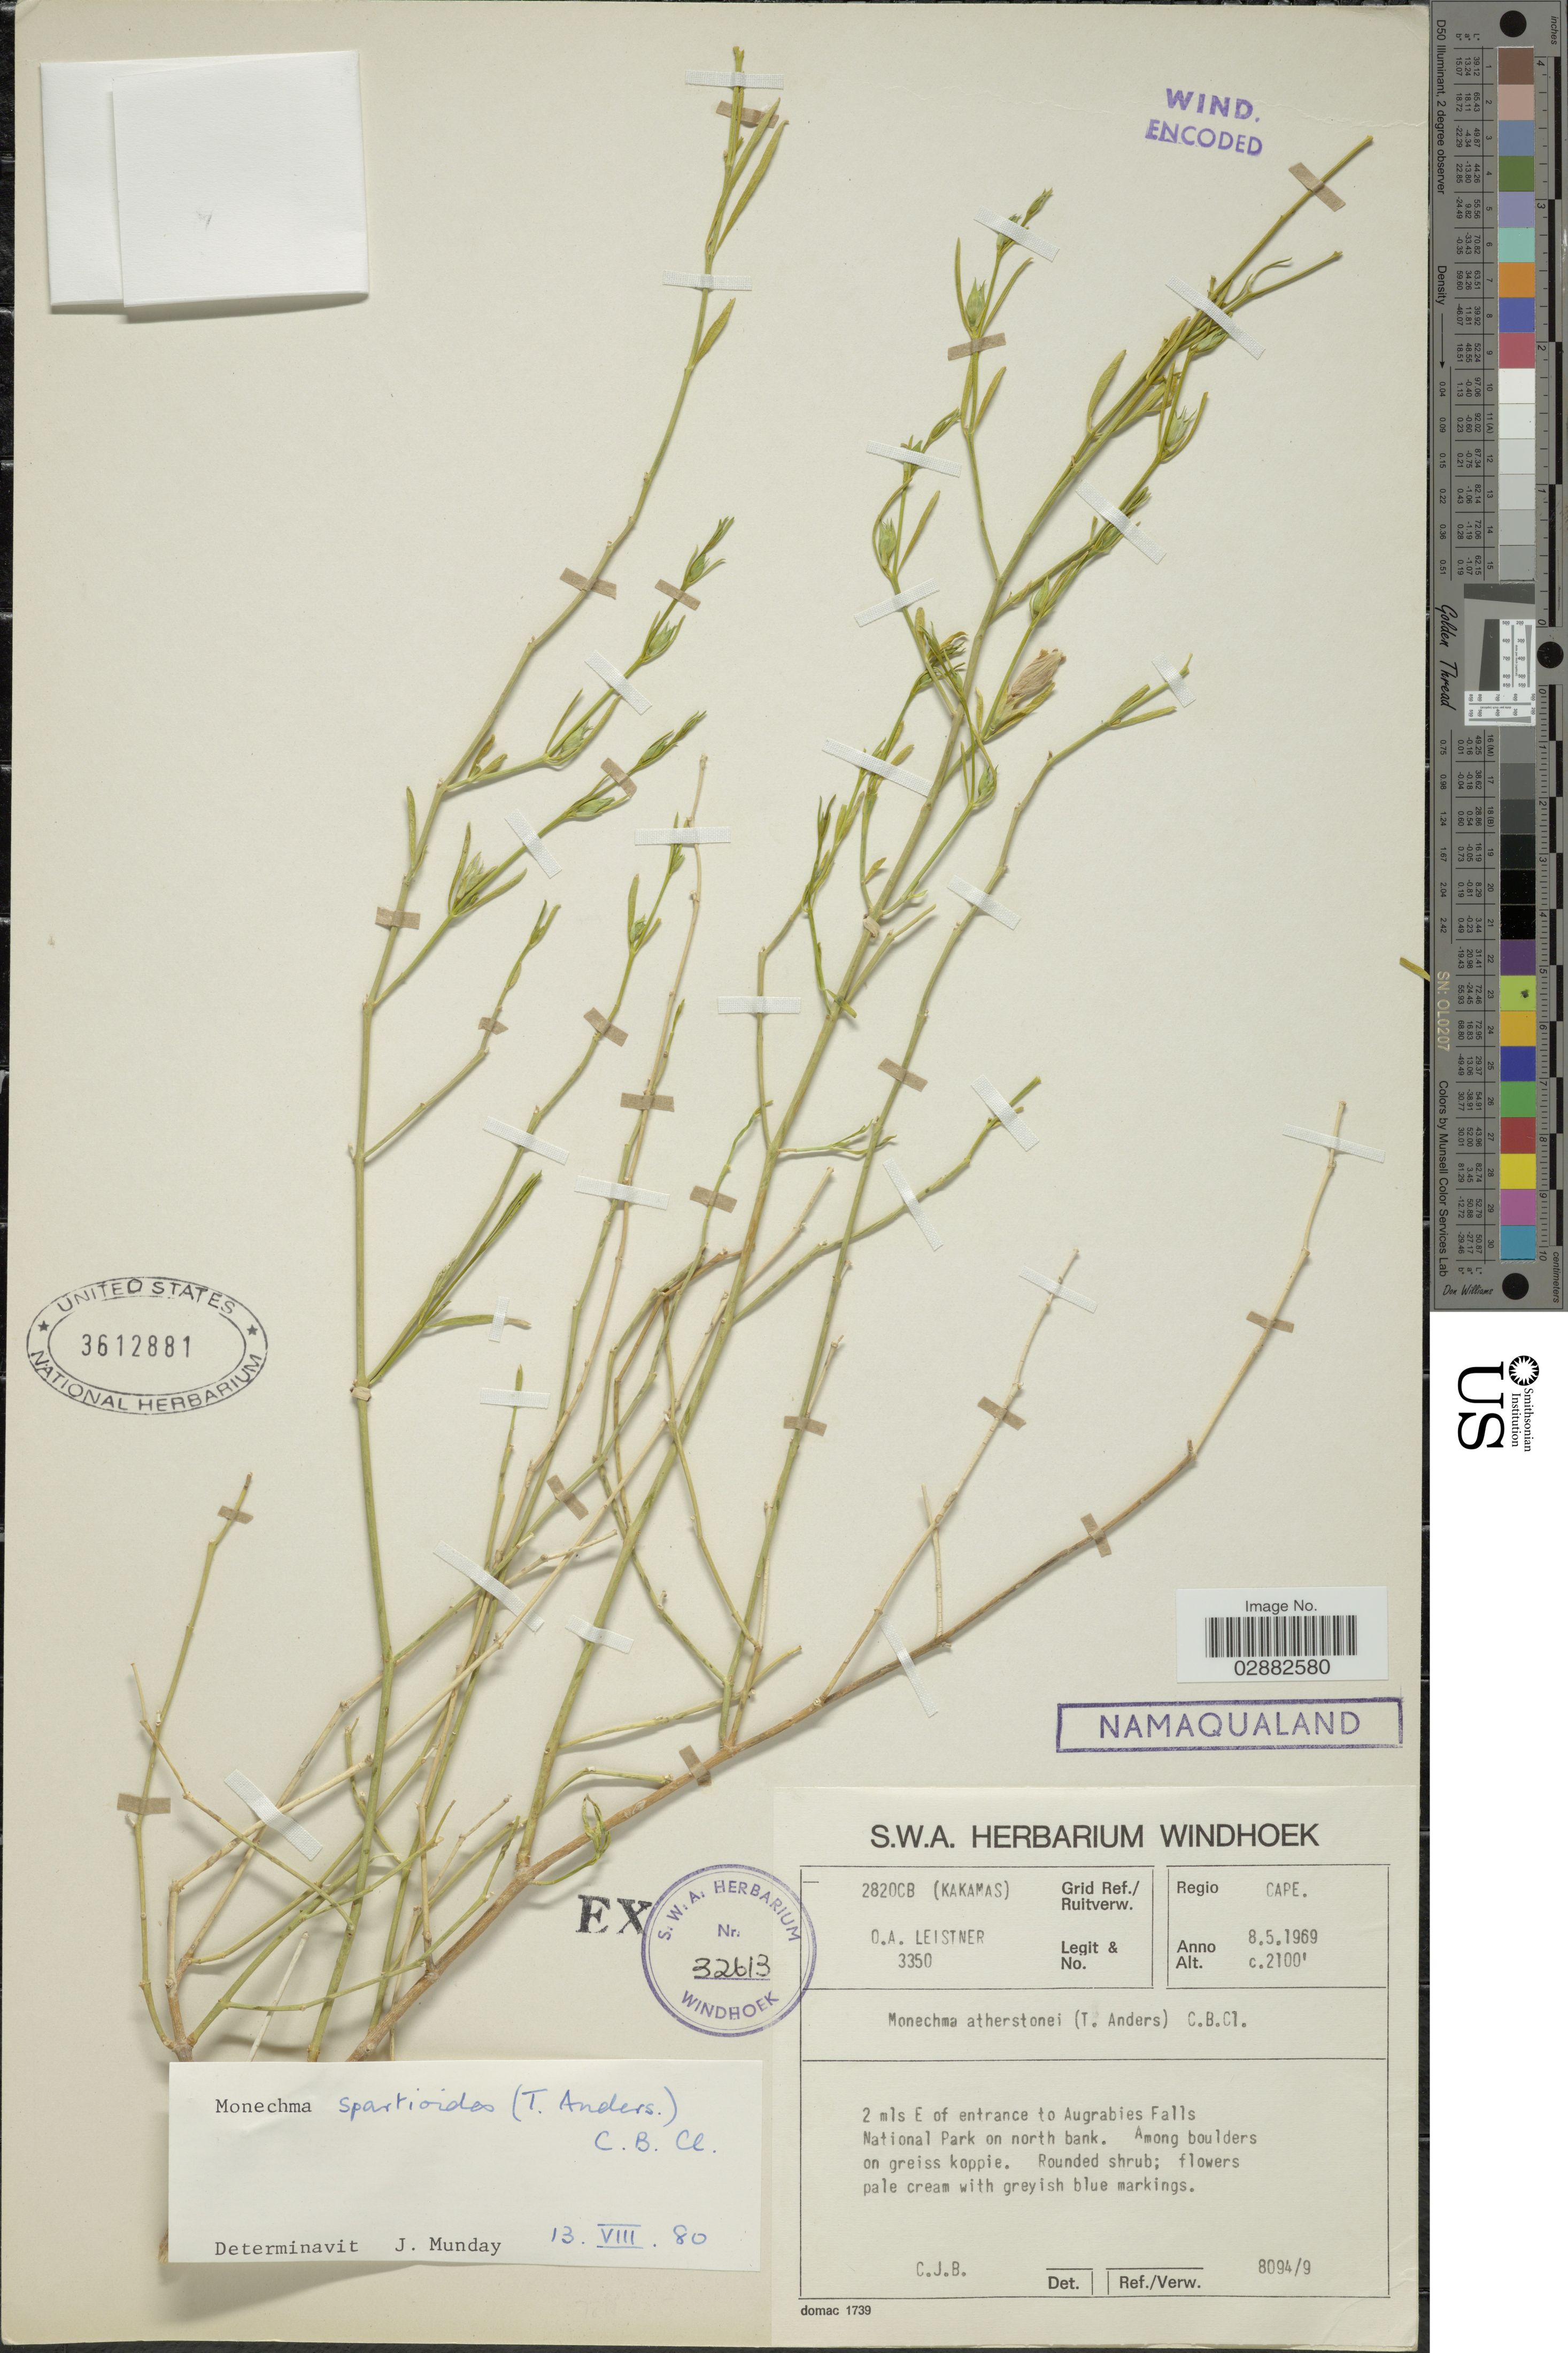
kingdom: Plantae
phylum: Tracheophyta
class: Magnoliopsida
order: Lamiales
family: Acanthaceae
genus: Justicia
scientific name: Justicia spartioides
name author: T. Anderson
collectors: O. A. Leistner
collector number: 3350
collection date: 1969-05-08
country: South Africa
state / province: Northern Cape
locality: Grid Ref./Ruitverw. 2820CB (Kakamas), Regio Cape, 2 mls E of entrance to Augrabies Falls, National Park on north bank.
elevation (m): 640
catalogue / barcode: US 3612881